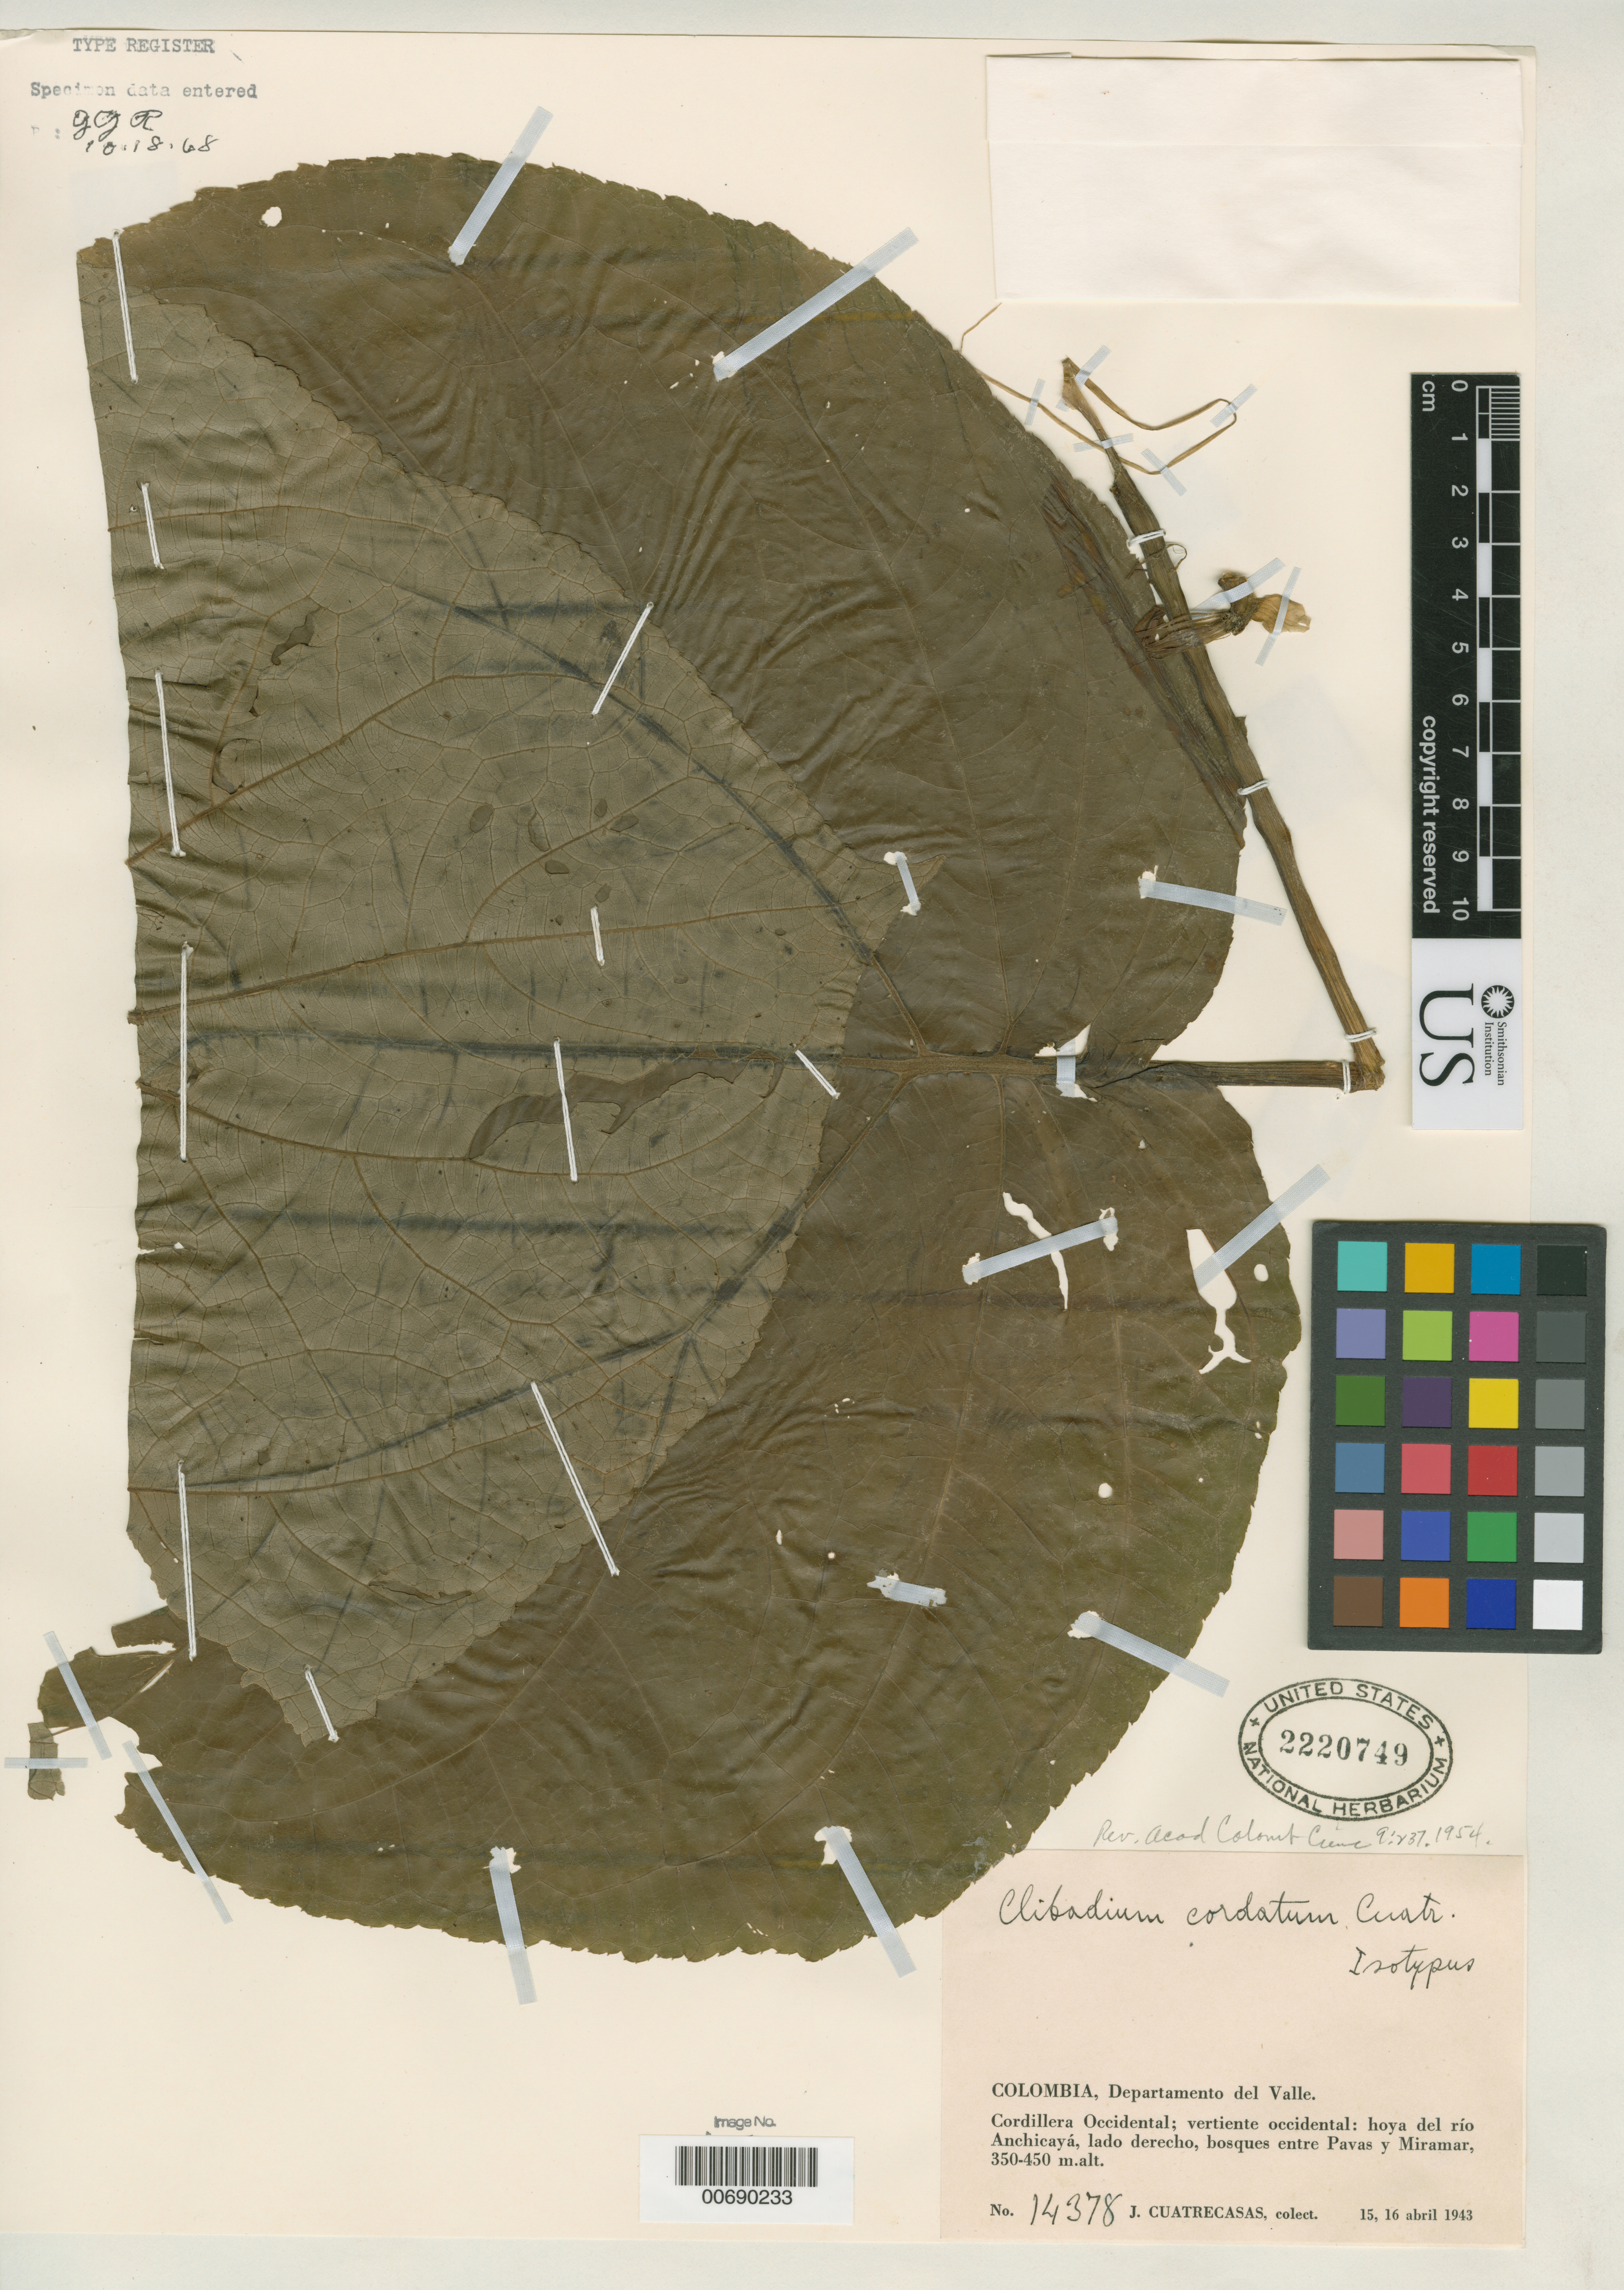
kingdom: Plantae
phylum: Tracheophyta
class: Magnoliopsida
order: Asterales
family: Asteraceae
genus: Clibadium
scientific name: Clibadium cordatum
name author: Cuatrec.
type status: Isotype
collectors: J. Cuatrecasas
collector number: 14378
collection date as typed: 15 Apr 1943 to 16 Apr 1943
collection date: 1943-04-15/1943-04-16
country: Colombia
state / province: Valle del Cauca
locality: Hoya del Rio Anchicaya, Bosques between Pavas and Mirama.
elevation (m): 350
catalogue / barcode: US 2220749